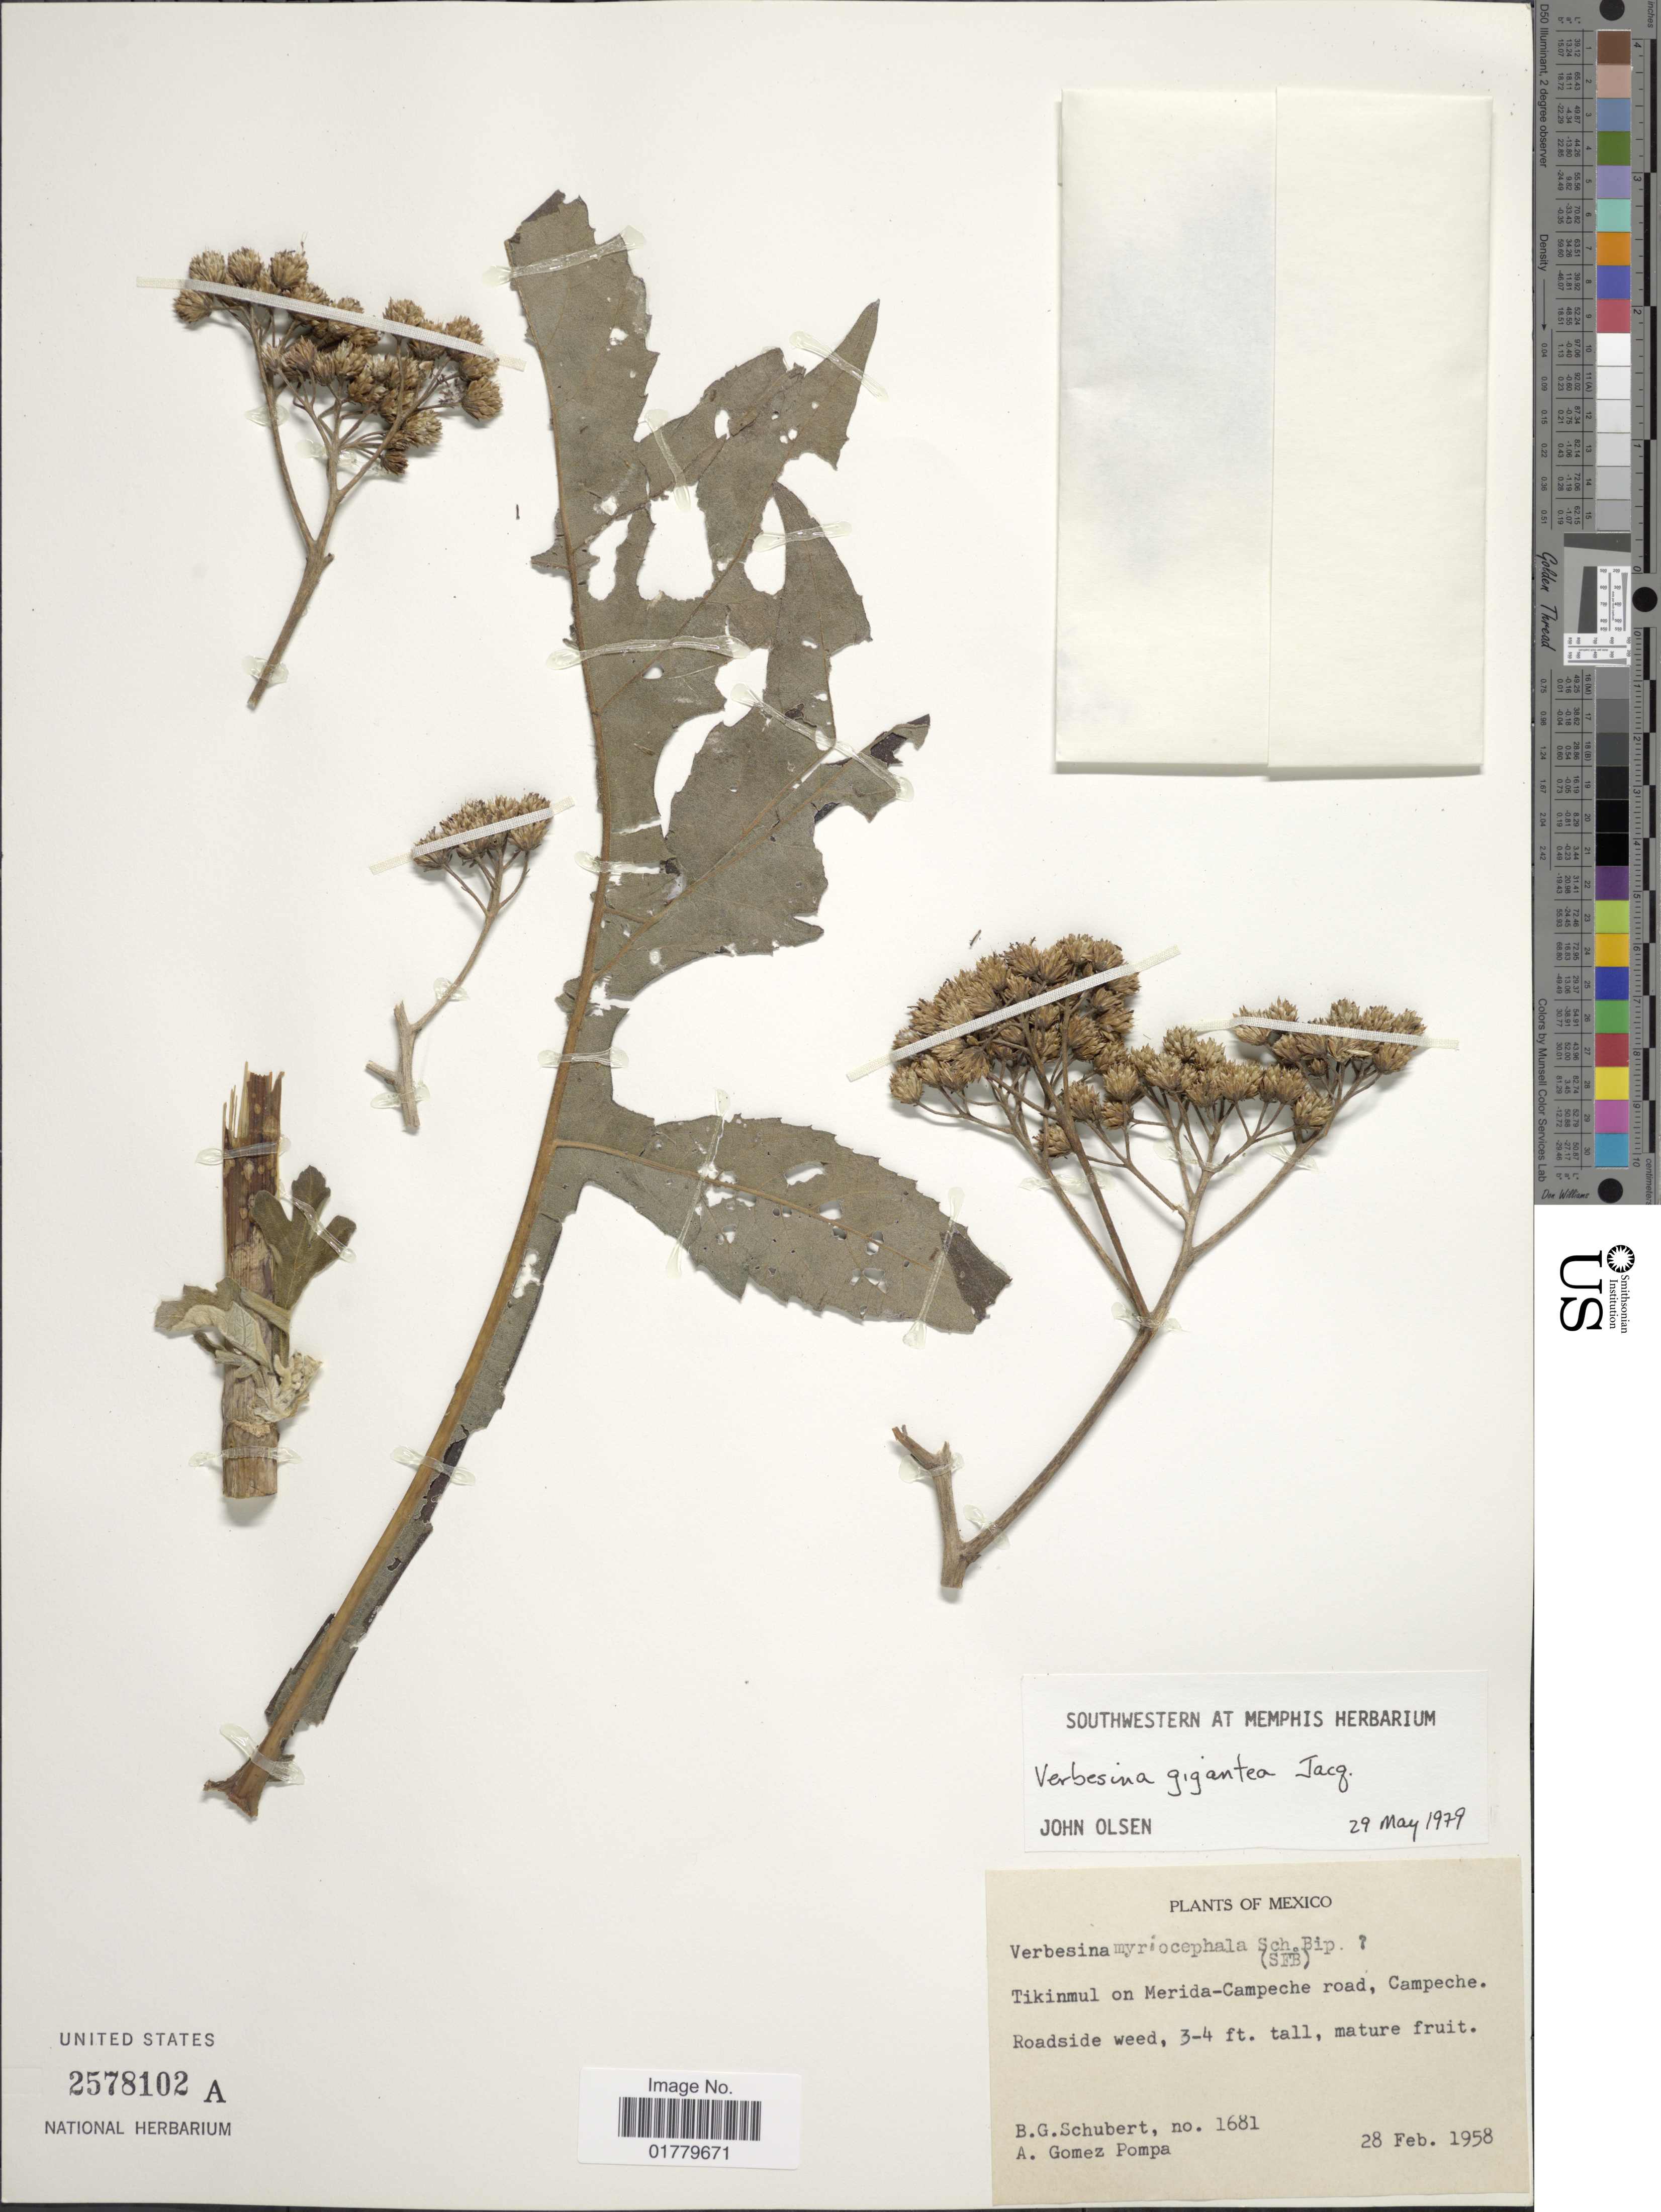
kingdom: Plantae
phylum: Tracheophyta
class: Magnoliopsida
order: Asterales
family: Asteraceae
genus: Verbesina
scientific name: Verbesina gigantea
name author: Jacq.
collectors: B. Schubert & A. Gómez Pompa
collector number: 1681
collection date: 1958-02-28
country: Mexico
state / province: Campeche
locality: Tikinmul on Merida-Campeche road, Campeche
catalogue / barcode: US 2578102A